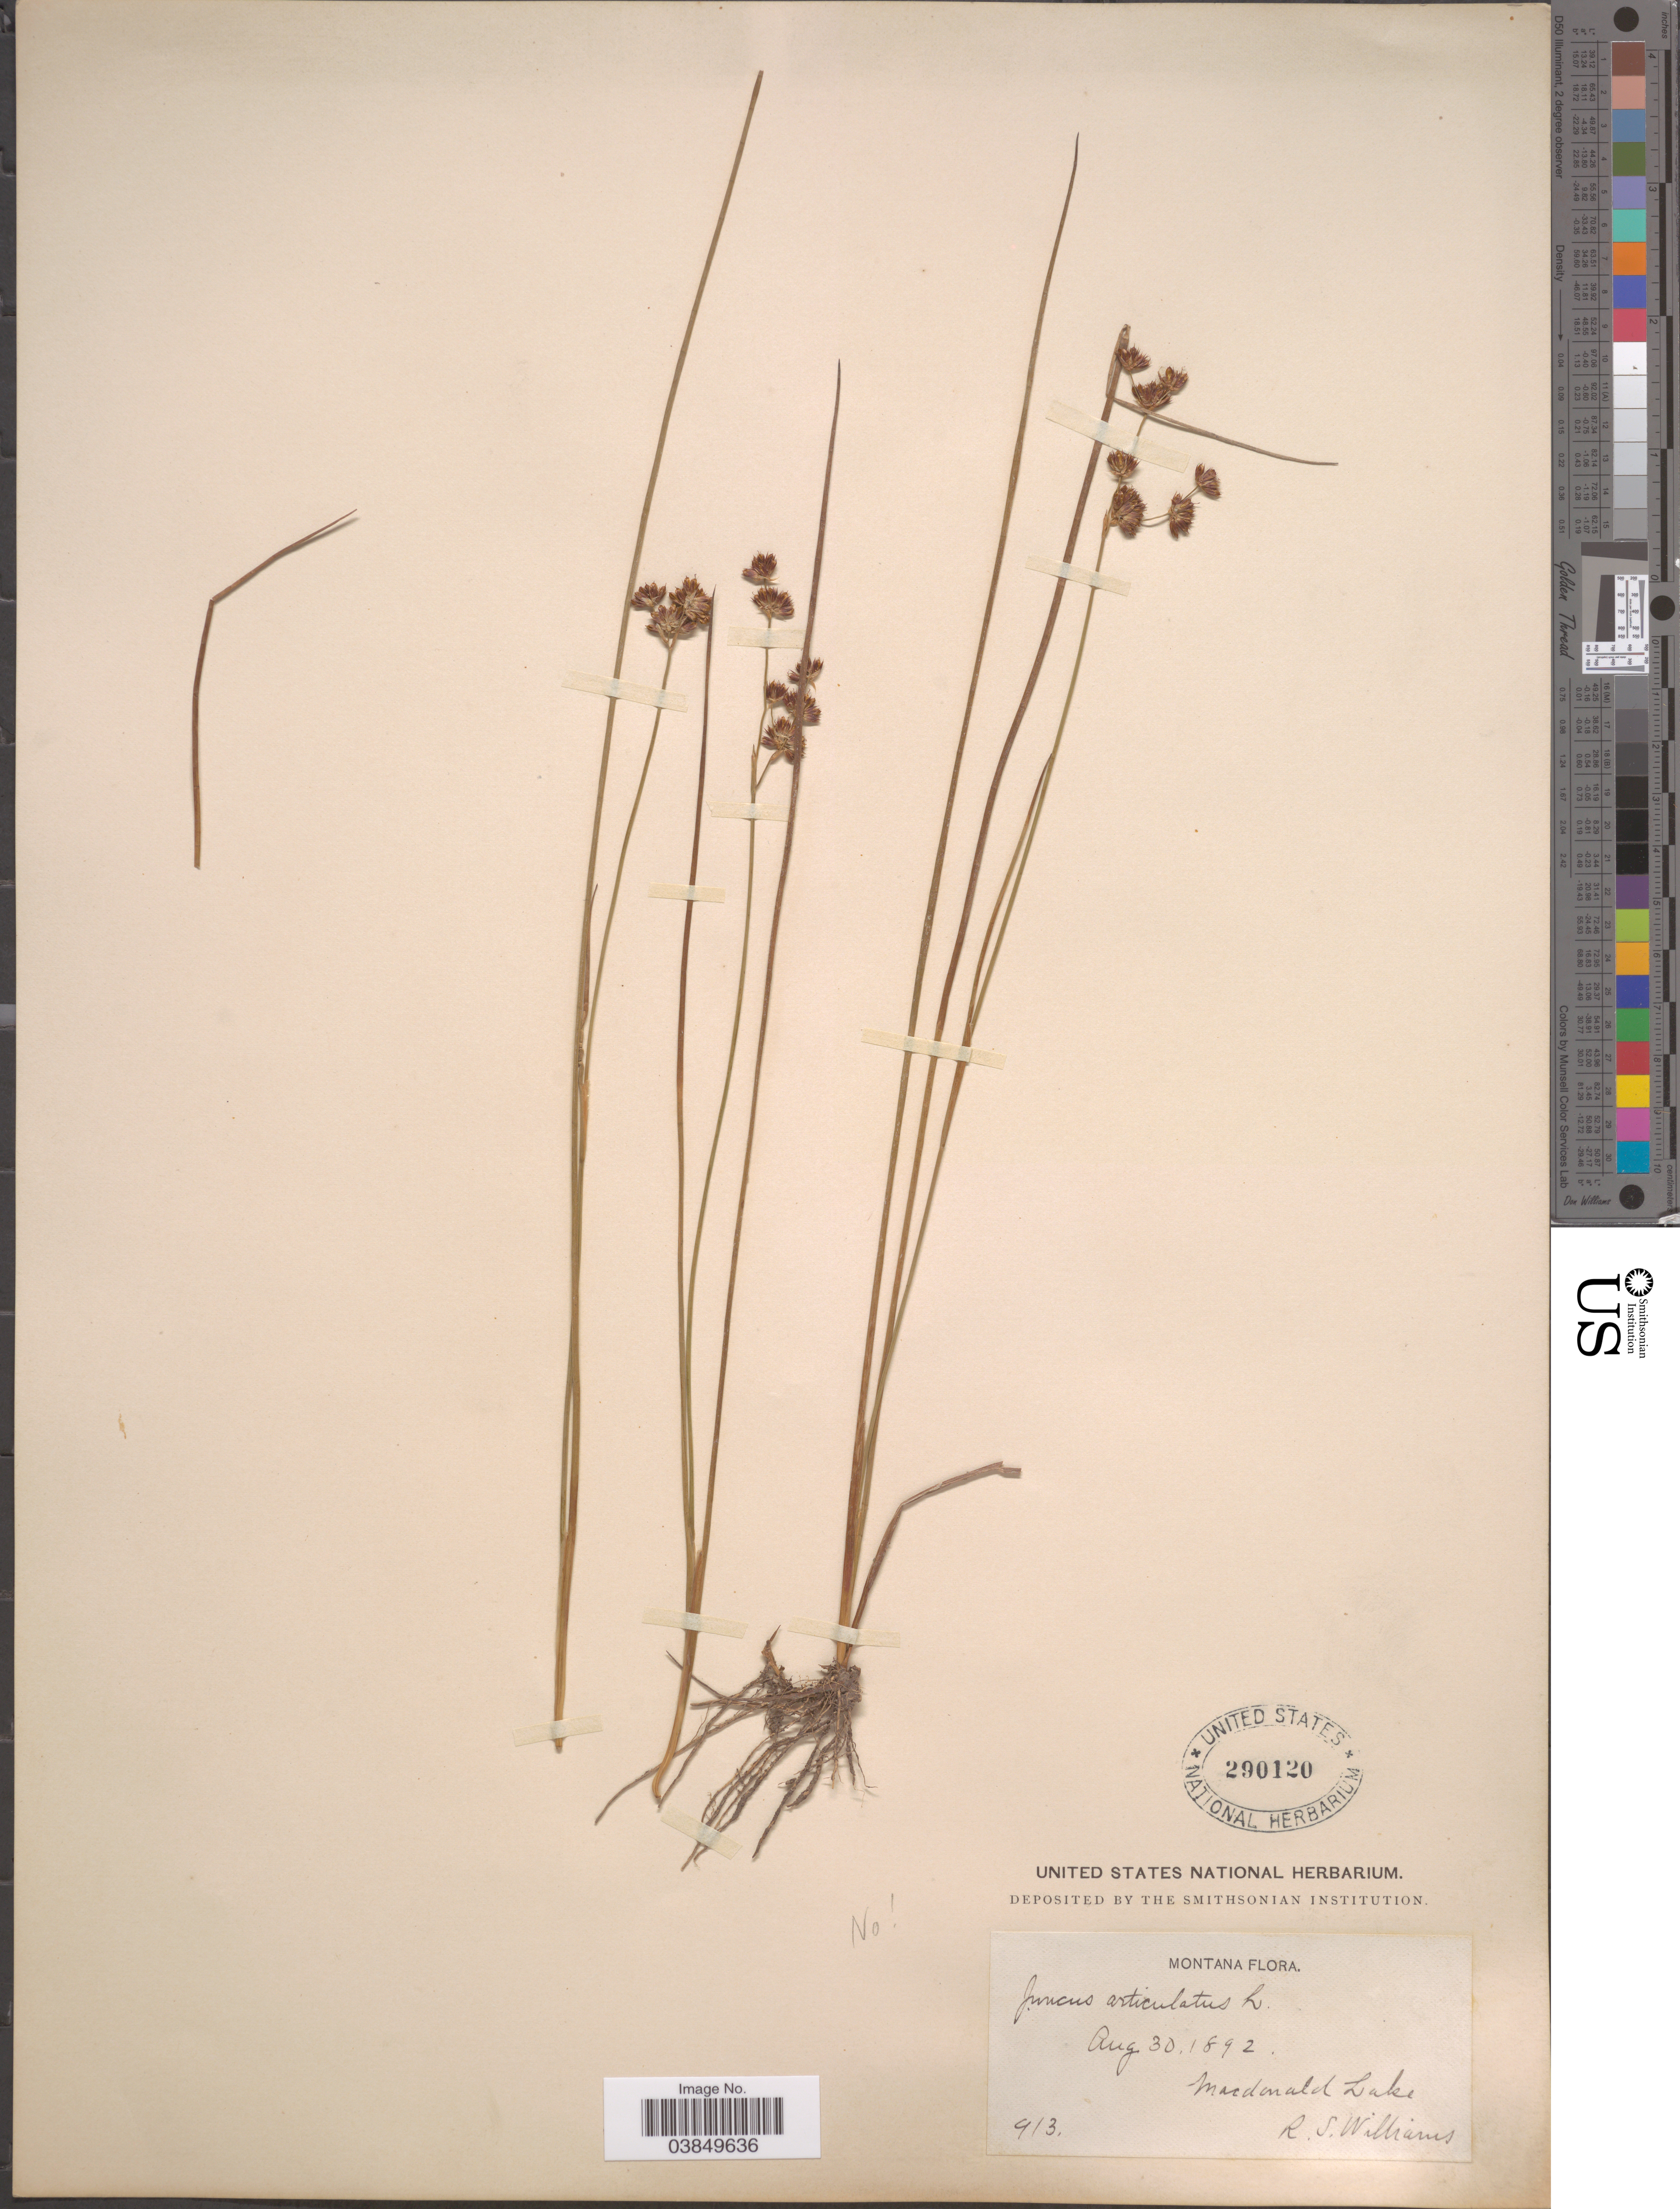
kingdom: Plantae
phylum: Tracheophyta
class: Liliopsida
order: Poales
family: Juncaceae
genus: Juncus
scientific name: Juncus articulatus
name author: L.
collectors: R. S. Williams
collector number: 913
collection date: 1892-08-30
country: United States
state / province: Montana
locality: Macdonald Lake.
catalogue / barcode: US 290120